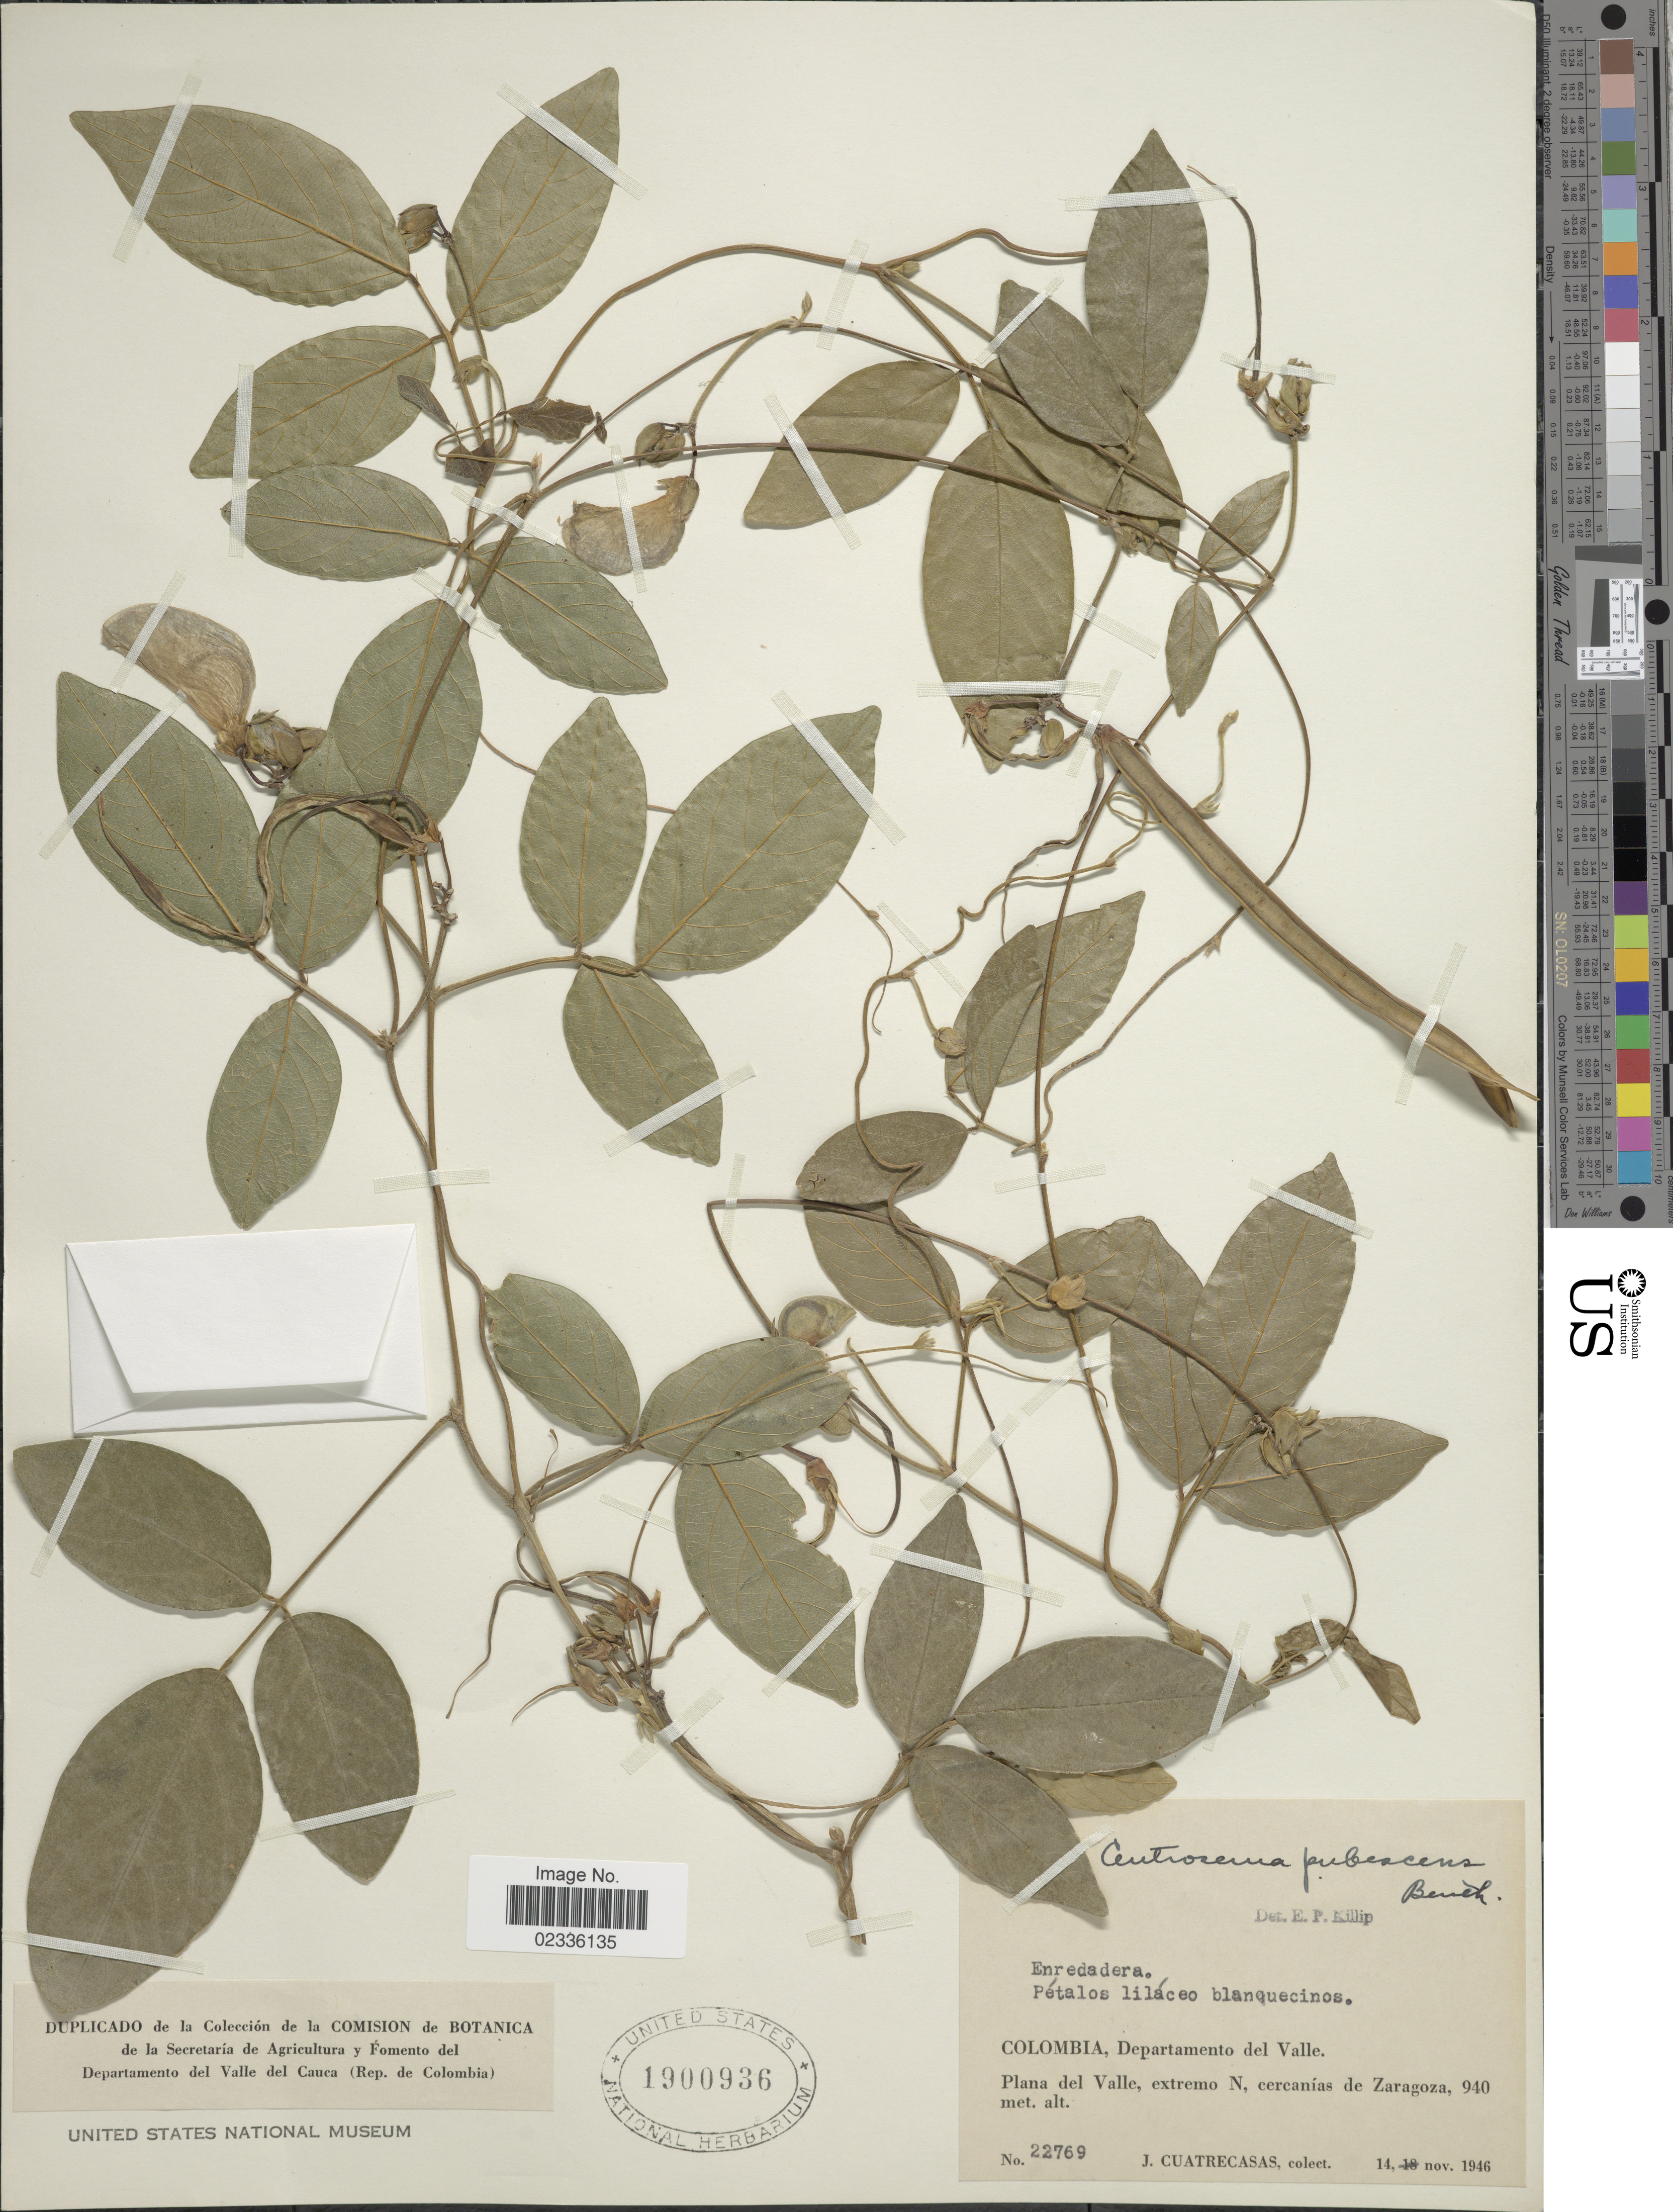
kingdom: Plantae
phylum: Tracheophyta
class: Magnoliopsida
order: Fabales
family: Fabaceae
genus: Centrosema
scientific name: Centrosema pubescens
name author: Benth.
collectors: J. Cuatrecasas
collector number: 22769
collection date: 1946-11-14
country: Colombia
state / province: Valle del Cauca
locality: Colombia , Departamento del Valle. Plana del valle, extremo N, cercanias de Zaragoza.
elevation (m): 940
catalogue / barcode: US 1900936